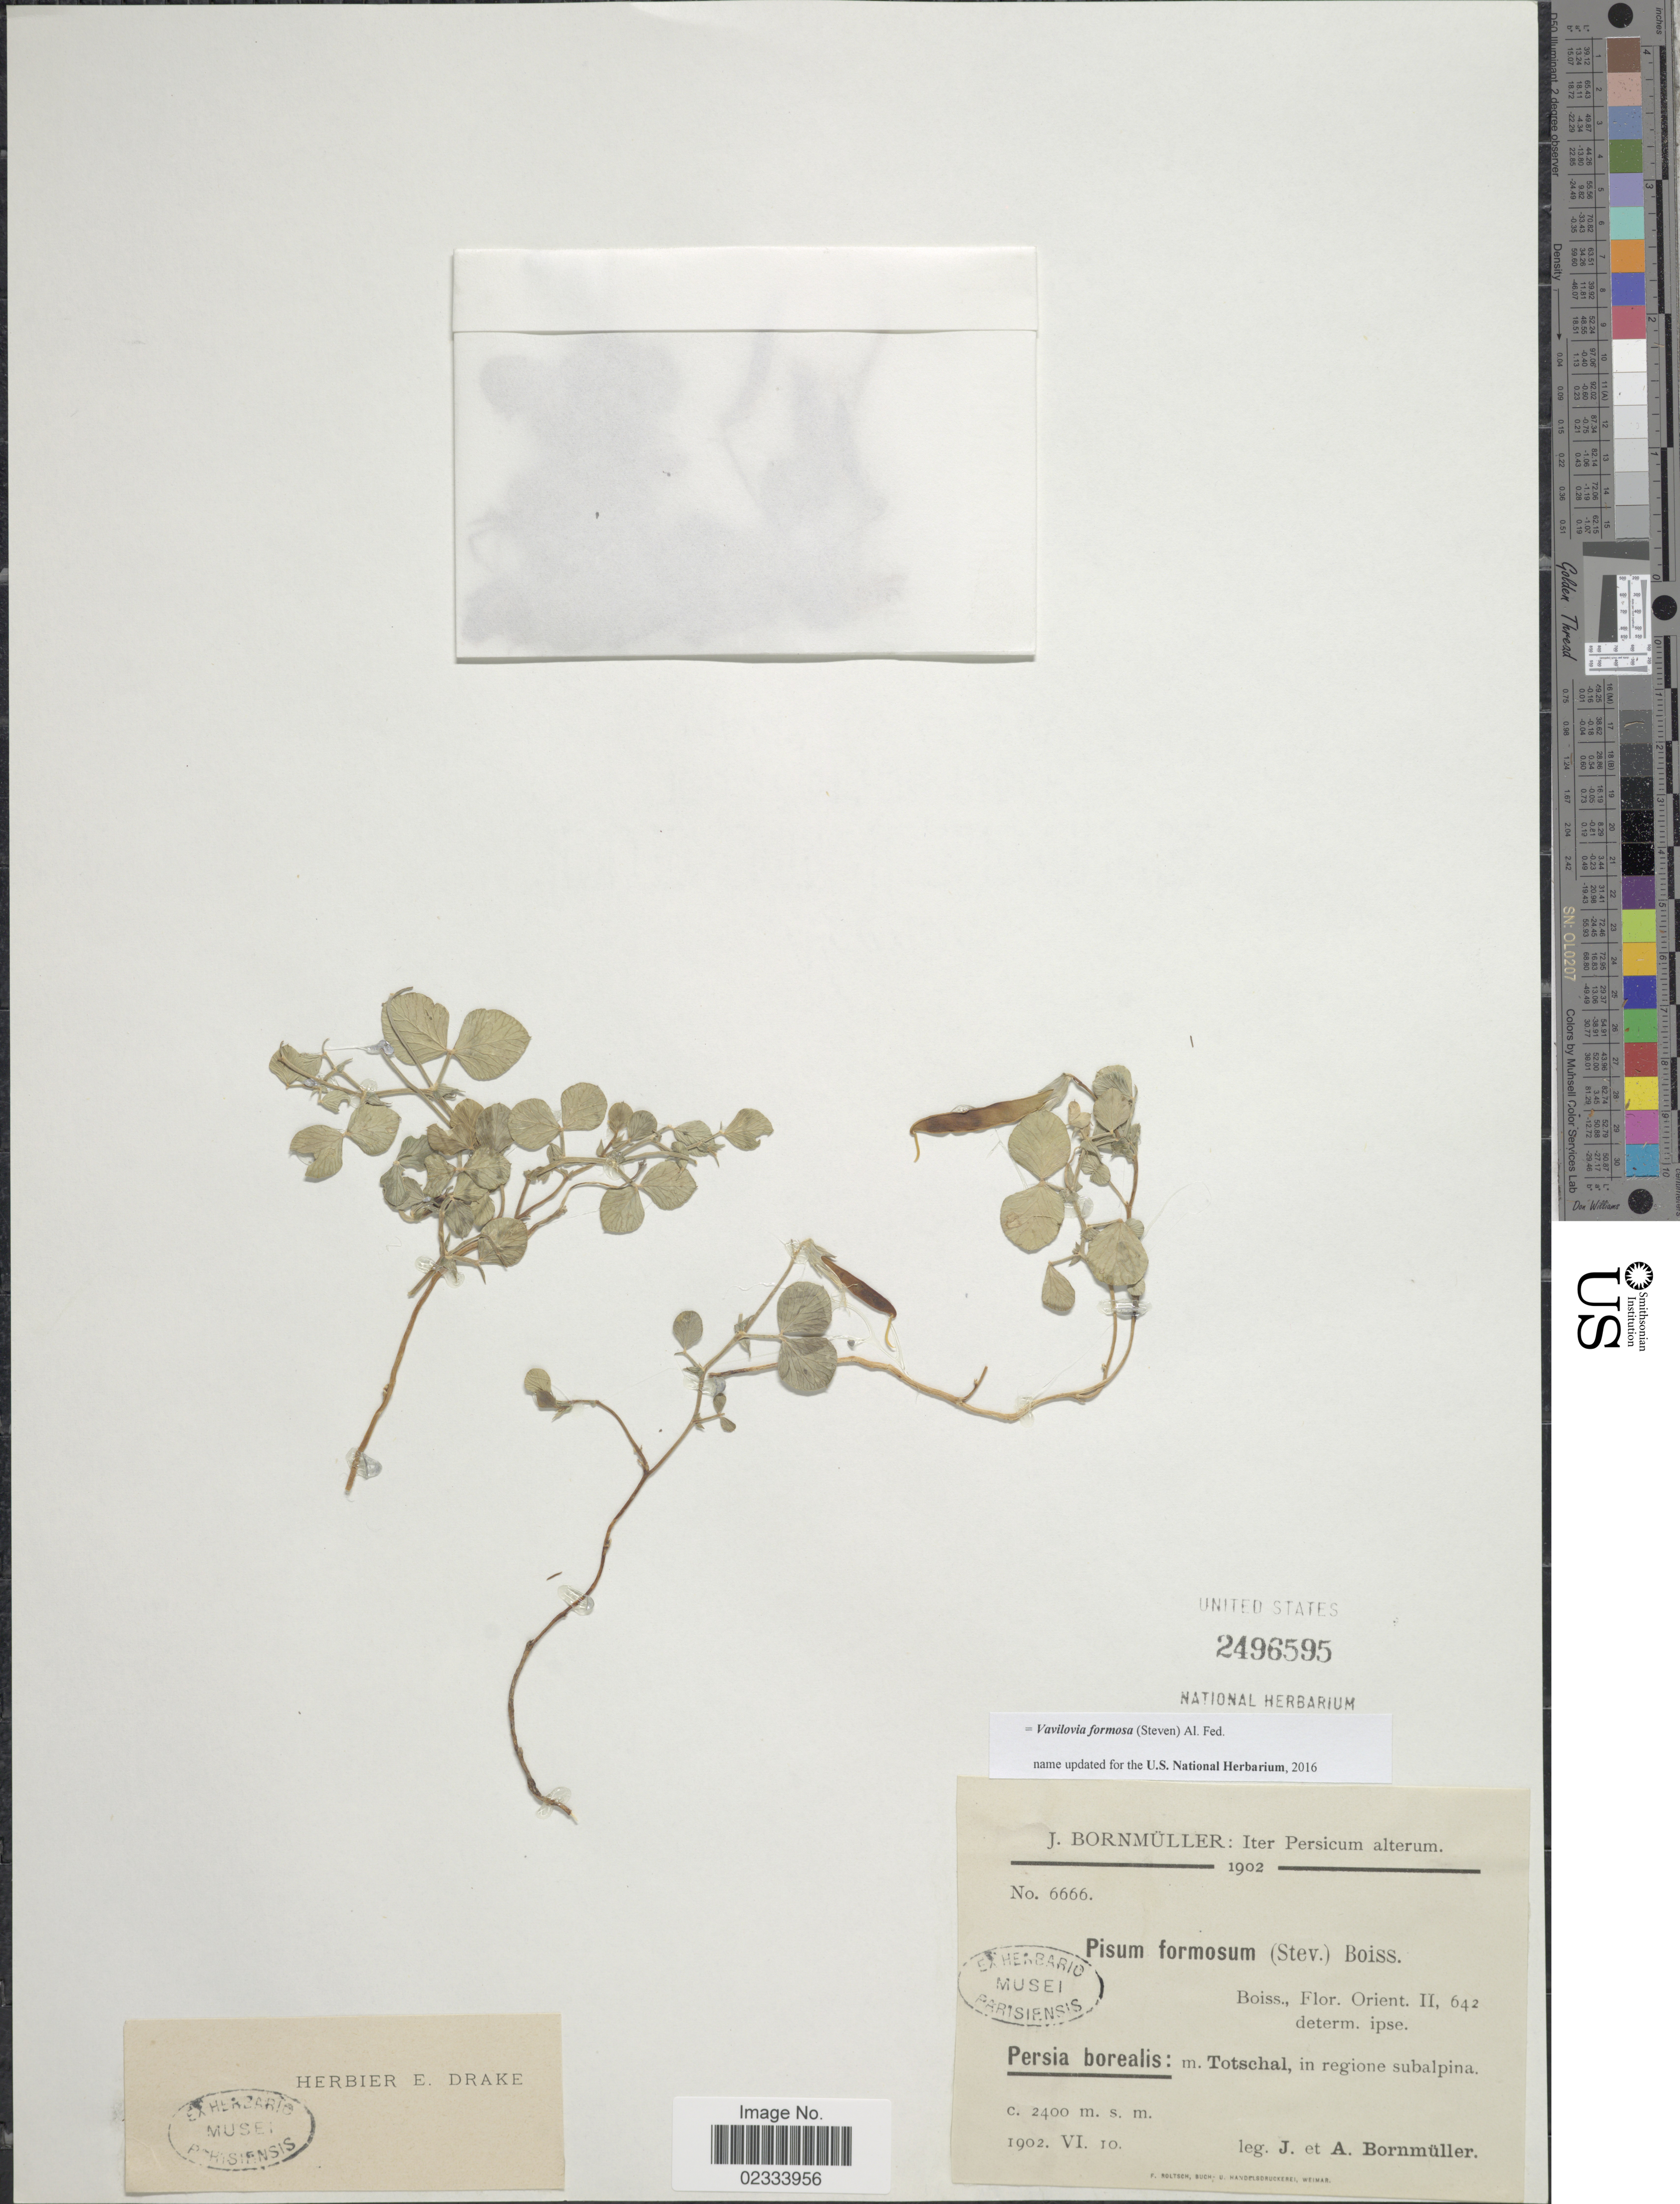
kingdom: Plantae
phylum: Tracheophyta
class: Magnoliopsida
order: Fabales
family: Fabaceae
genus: Vavilovia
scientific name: Vavilovia formosa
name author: (Steven) Al. Fed.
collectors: J. Bornmüller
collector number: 6666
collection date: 1902-06-10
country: Iran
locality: Persicum alterum, Persia borealis: m. Totschal, in regione subalpina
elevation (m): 2400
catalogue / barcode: US 2496595